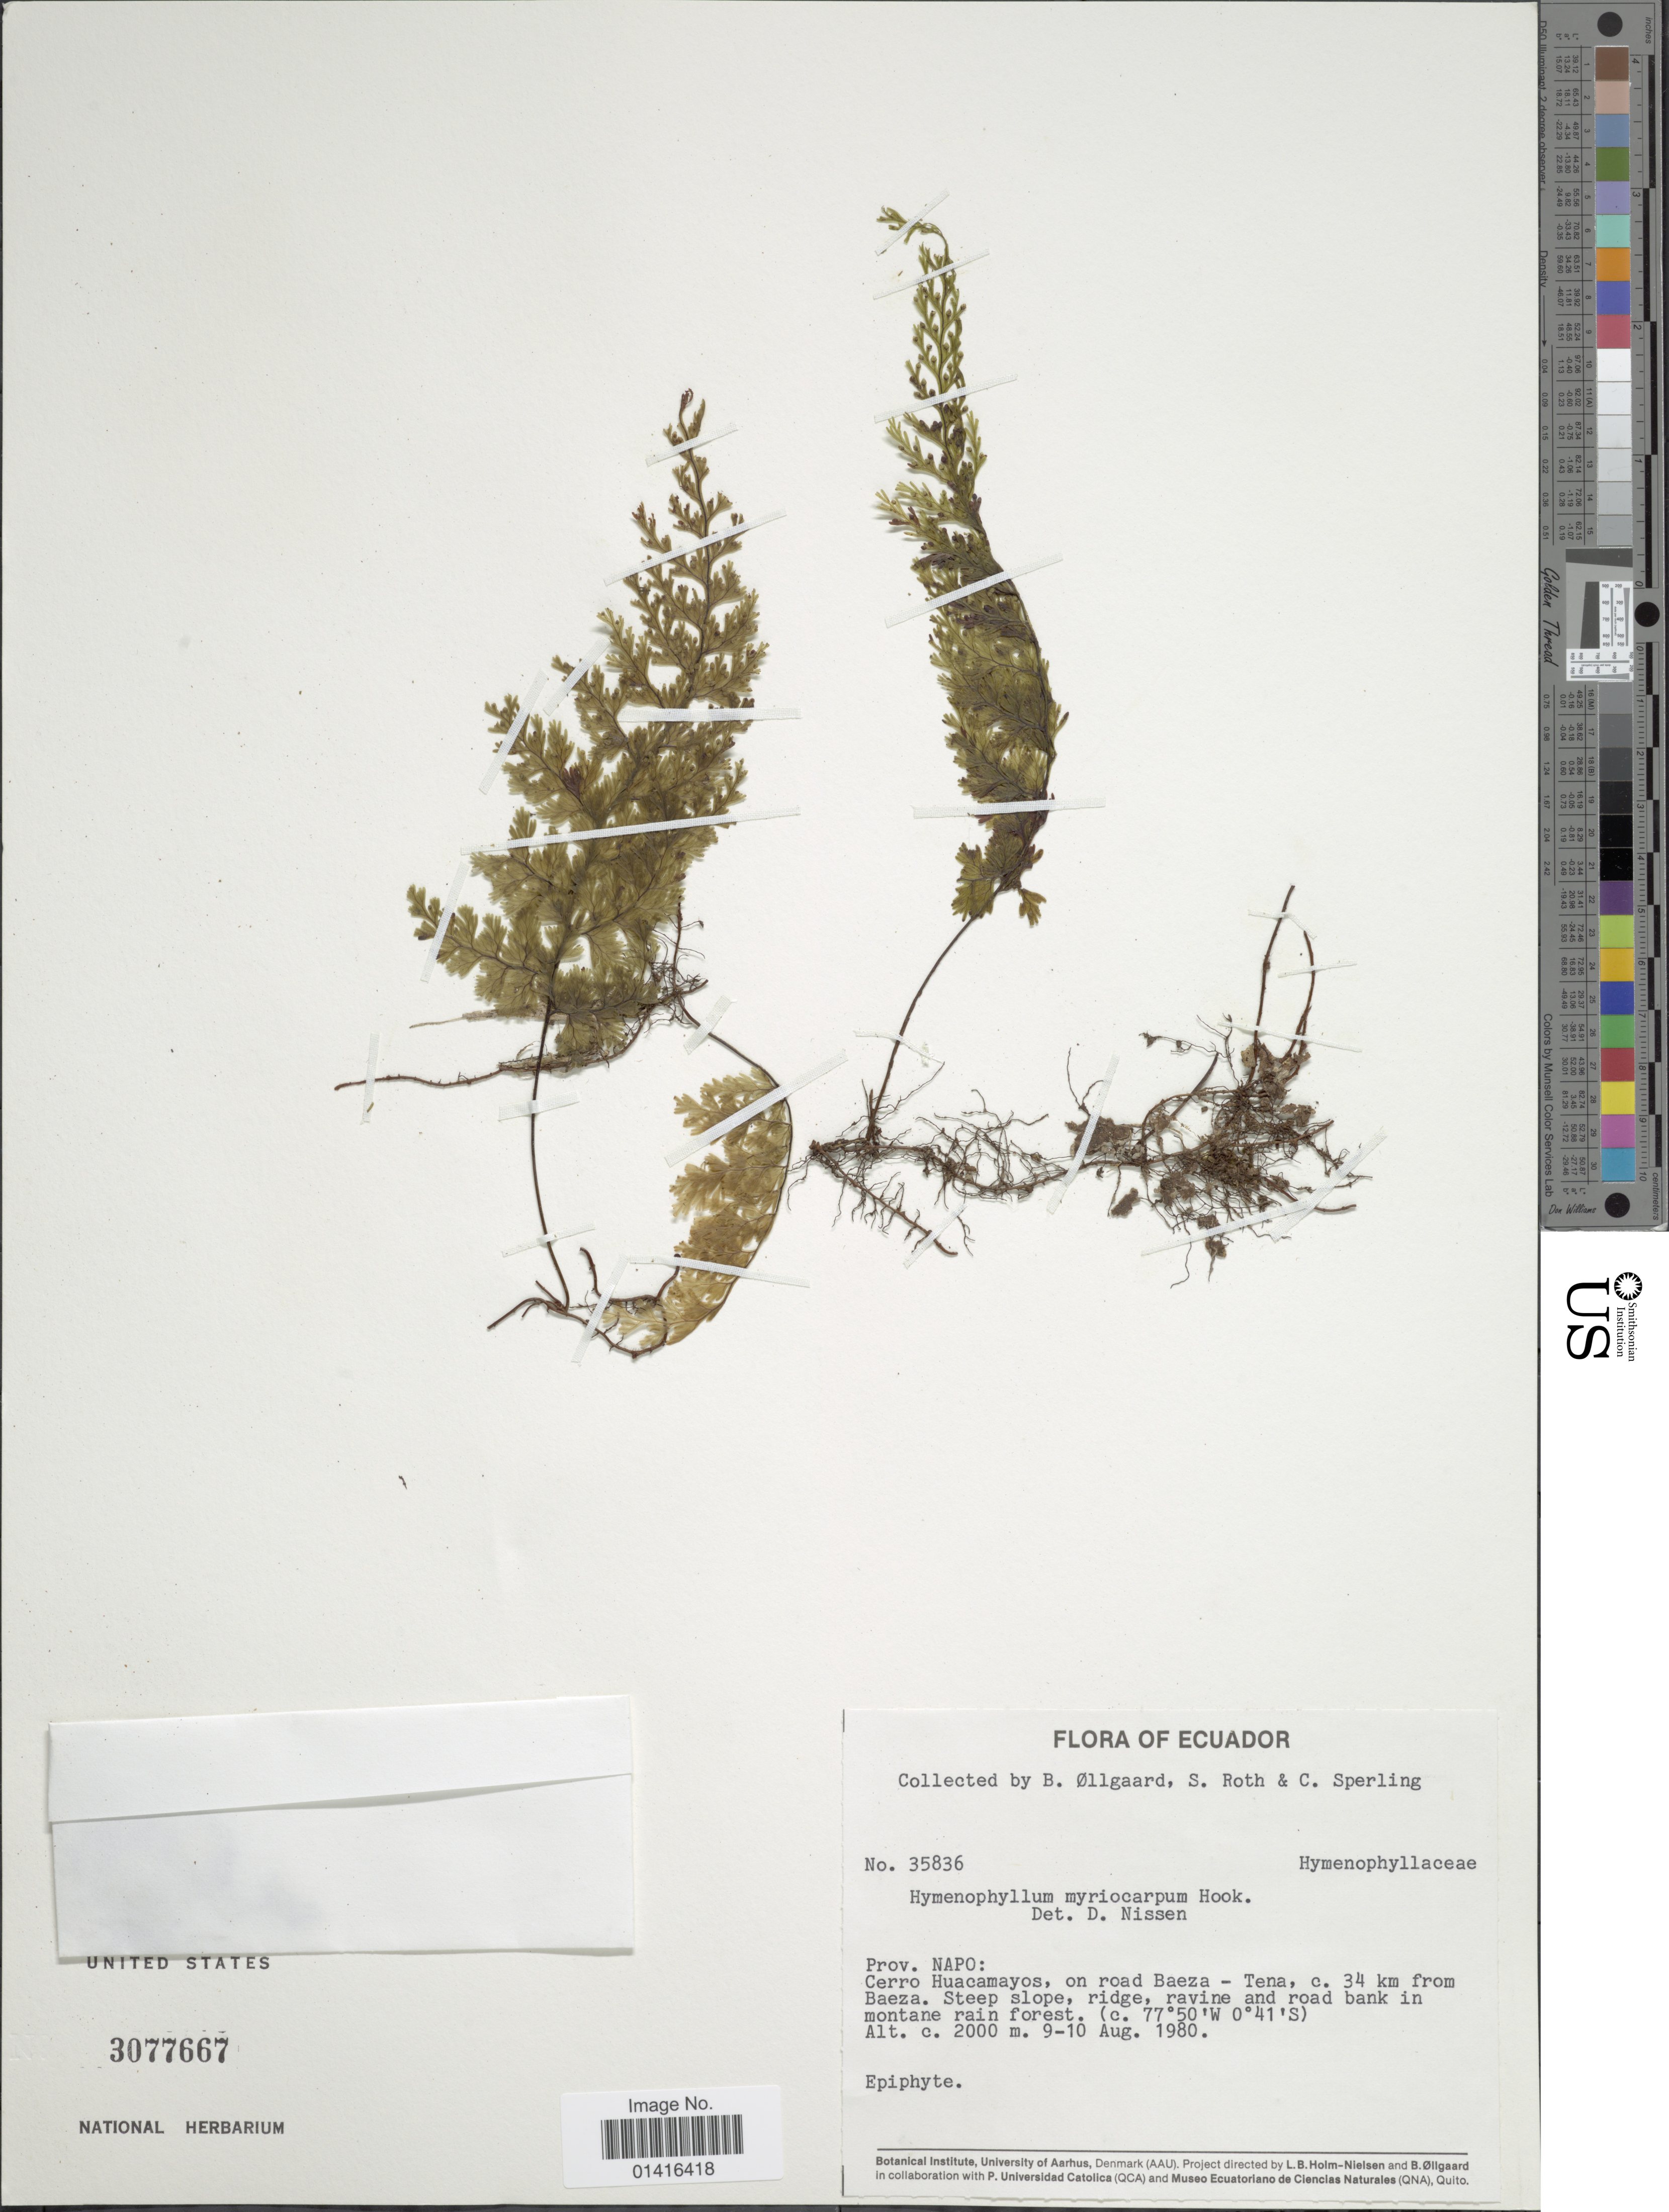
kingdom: Plantae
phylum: Tracheophyta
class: Polypodiopsida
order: Hymenophyllales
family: Hymenophyllaceae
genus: Hymenophyllum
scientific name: Hymenophyllum myriocarpum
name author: Hook.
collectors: B. Øllgaard, S. Roth & C. Sperling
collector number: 35836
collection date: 1980-09-09/1980-09-10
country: Ecuador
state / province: Napo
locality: Cerro Huacamayos, on road Baeza-Tena, c. 34 km from Baeza.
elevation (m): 2000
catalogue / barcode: US 3077667